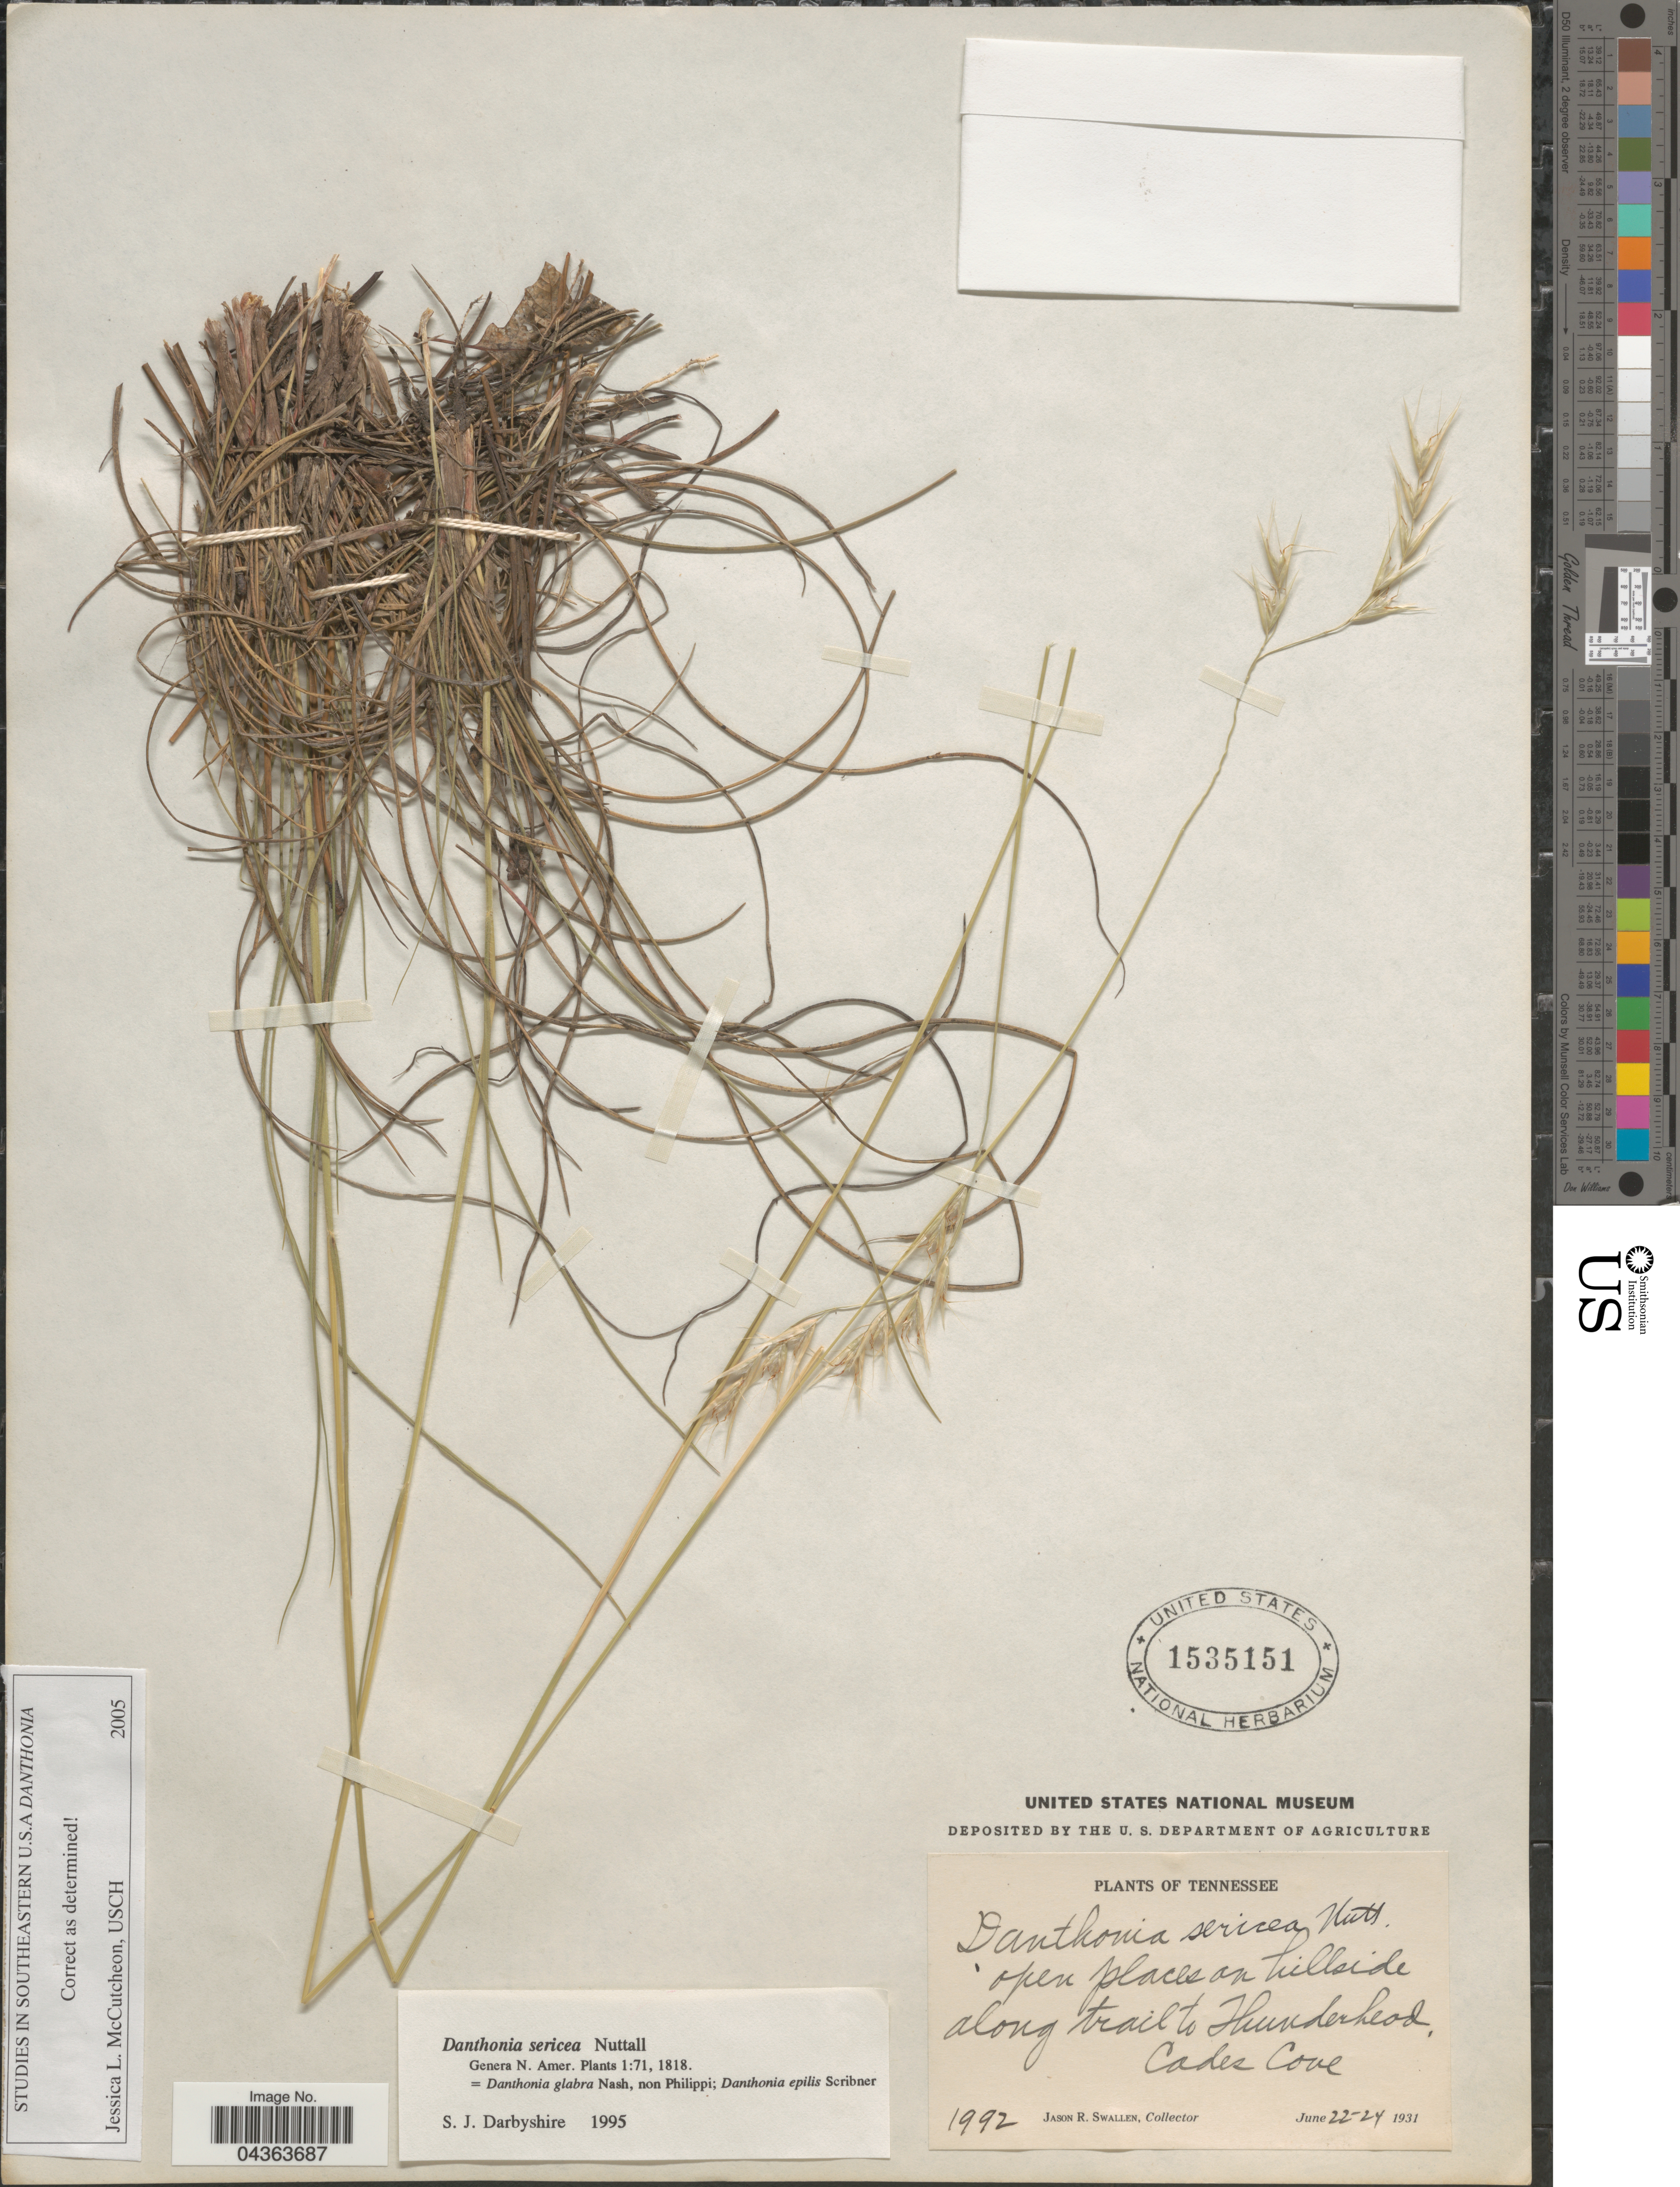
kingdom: Plantae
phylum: Tracheophyta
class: Liliopsida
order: Poales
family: Poaceae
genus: Danthonia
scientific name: Danthonia sericea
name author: Nutt.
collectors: J. R. Swallen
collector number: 1992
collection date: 1931-06-22/1931-06-24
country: United States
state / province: Tennessee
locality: Open places on hillside along trail to Thunderhead, Cades Cove.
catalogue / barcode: US 1535151